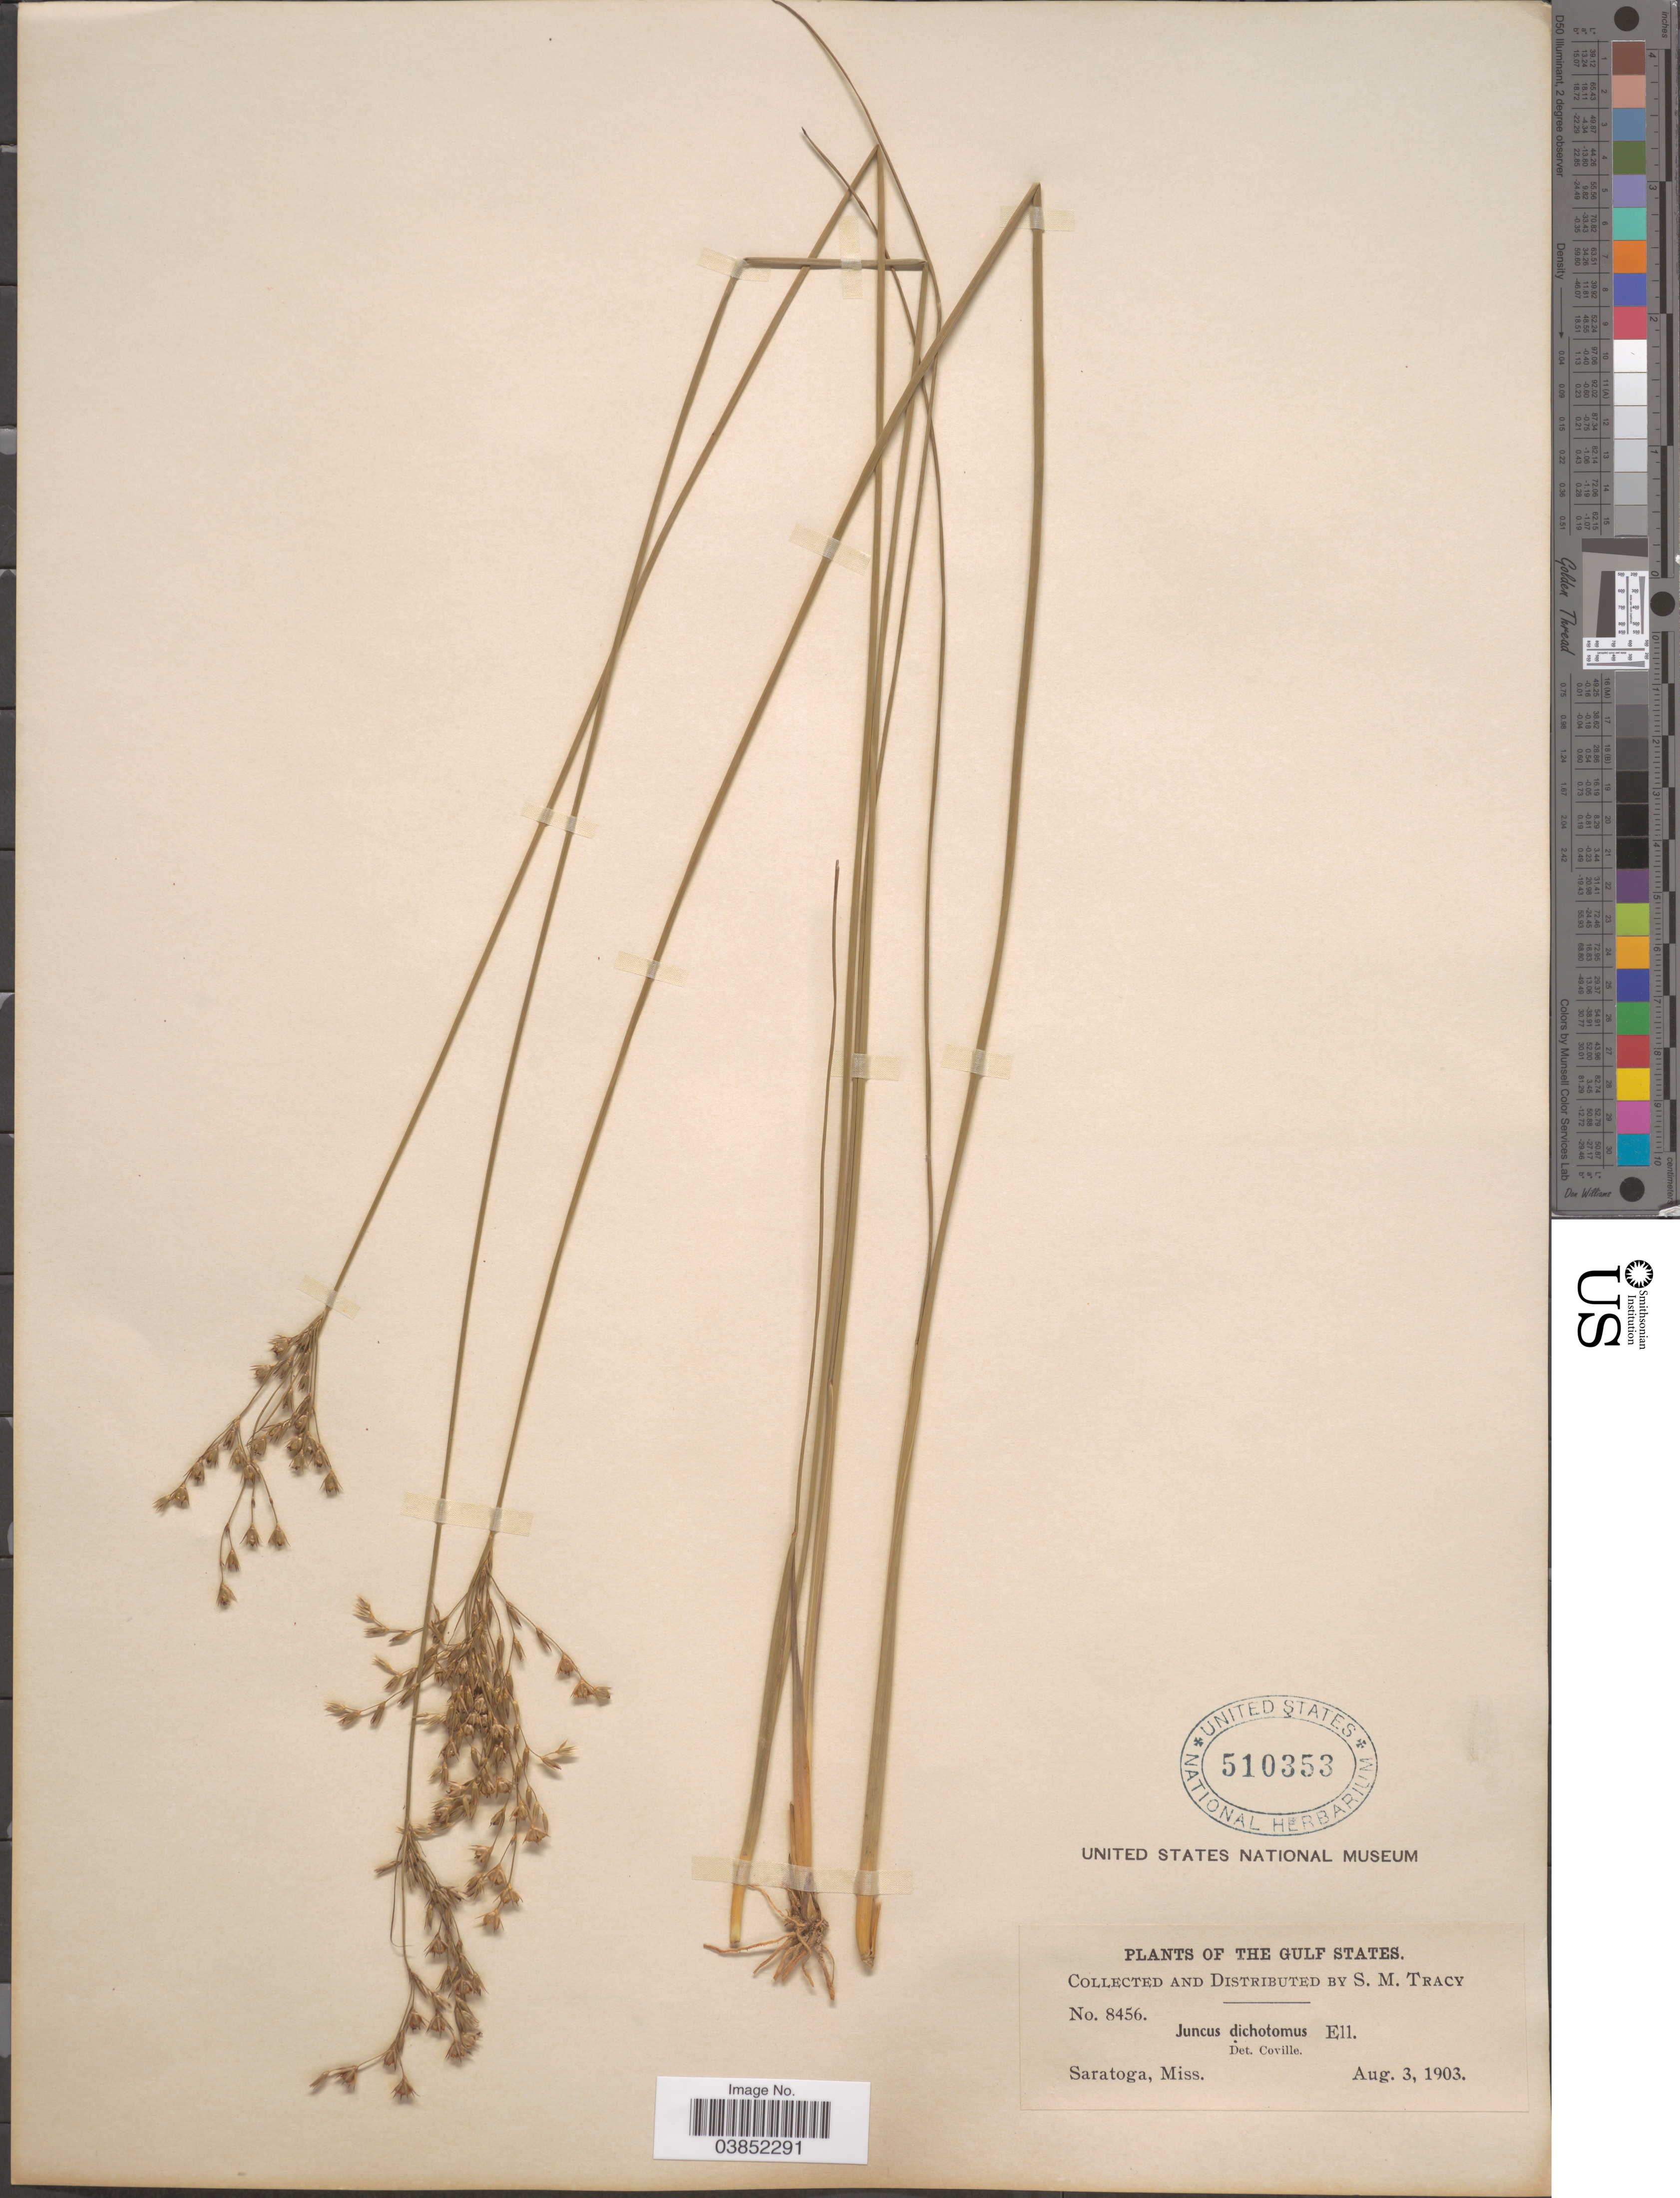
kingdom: Plantae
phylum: Tracheophyta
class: Liliopsida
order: Poales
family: Juncaceae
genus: Juncus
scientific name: Juncus dichotomus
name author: Elliott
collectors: S. M. Tracy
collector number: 8456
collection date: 1903-08-03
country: United States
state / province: Mississippi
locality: Gulf States. Saratoga.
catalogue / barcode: US 510353